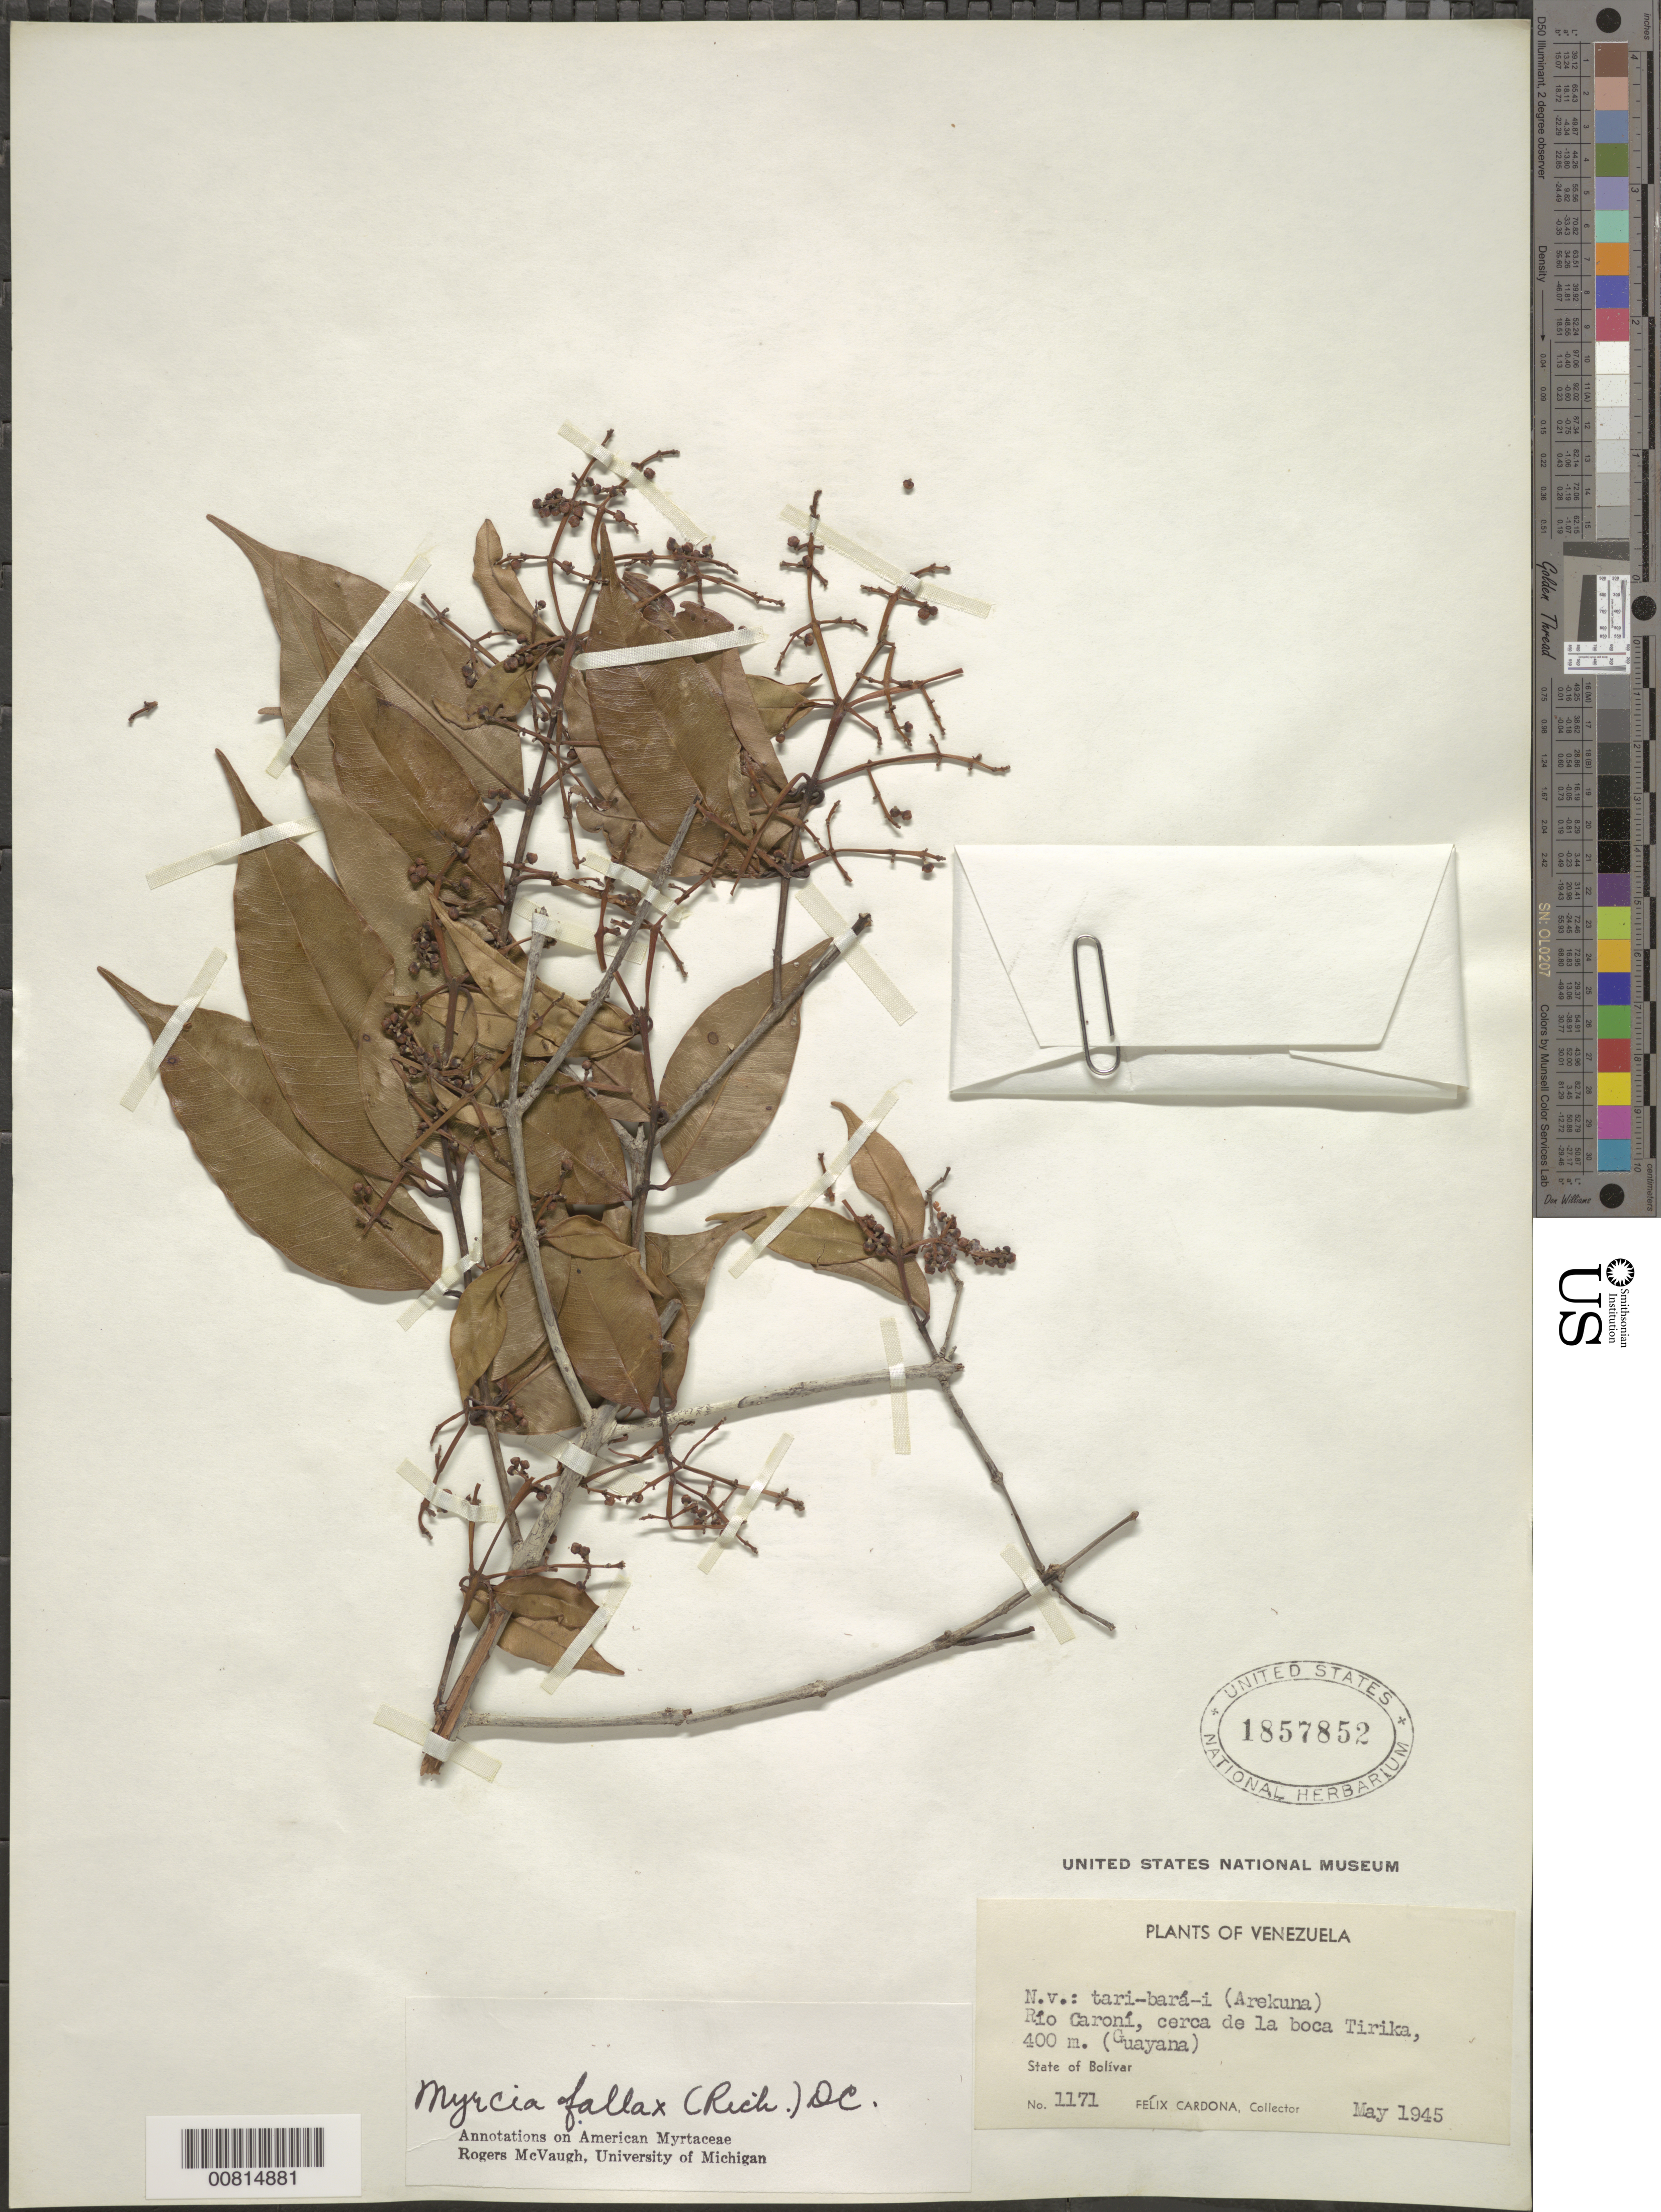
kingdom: Plantae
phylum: Tracheophyta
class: Magnoliopsida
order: Myrtales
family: Myrtaceae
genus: Myrcia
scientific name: Myrcia fallax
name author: (Rich.) DC.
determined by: McVaugh, R.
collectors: F. Cardona Puig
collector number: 1171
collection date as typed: May-45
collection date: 1945-05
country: Venezuela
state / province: Bolívar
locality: Río Caroní, Tirika (Guayana)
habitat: Cerca de la boca Tirika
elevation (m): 400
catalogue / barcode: US 1857852